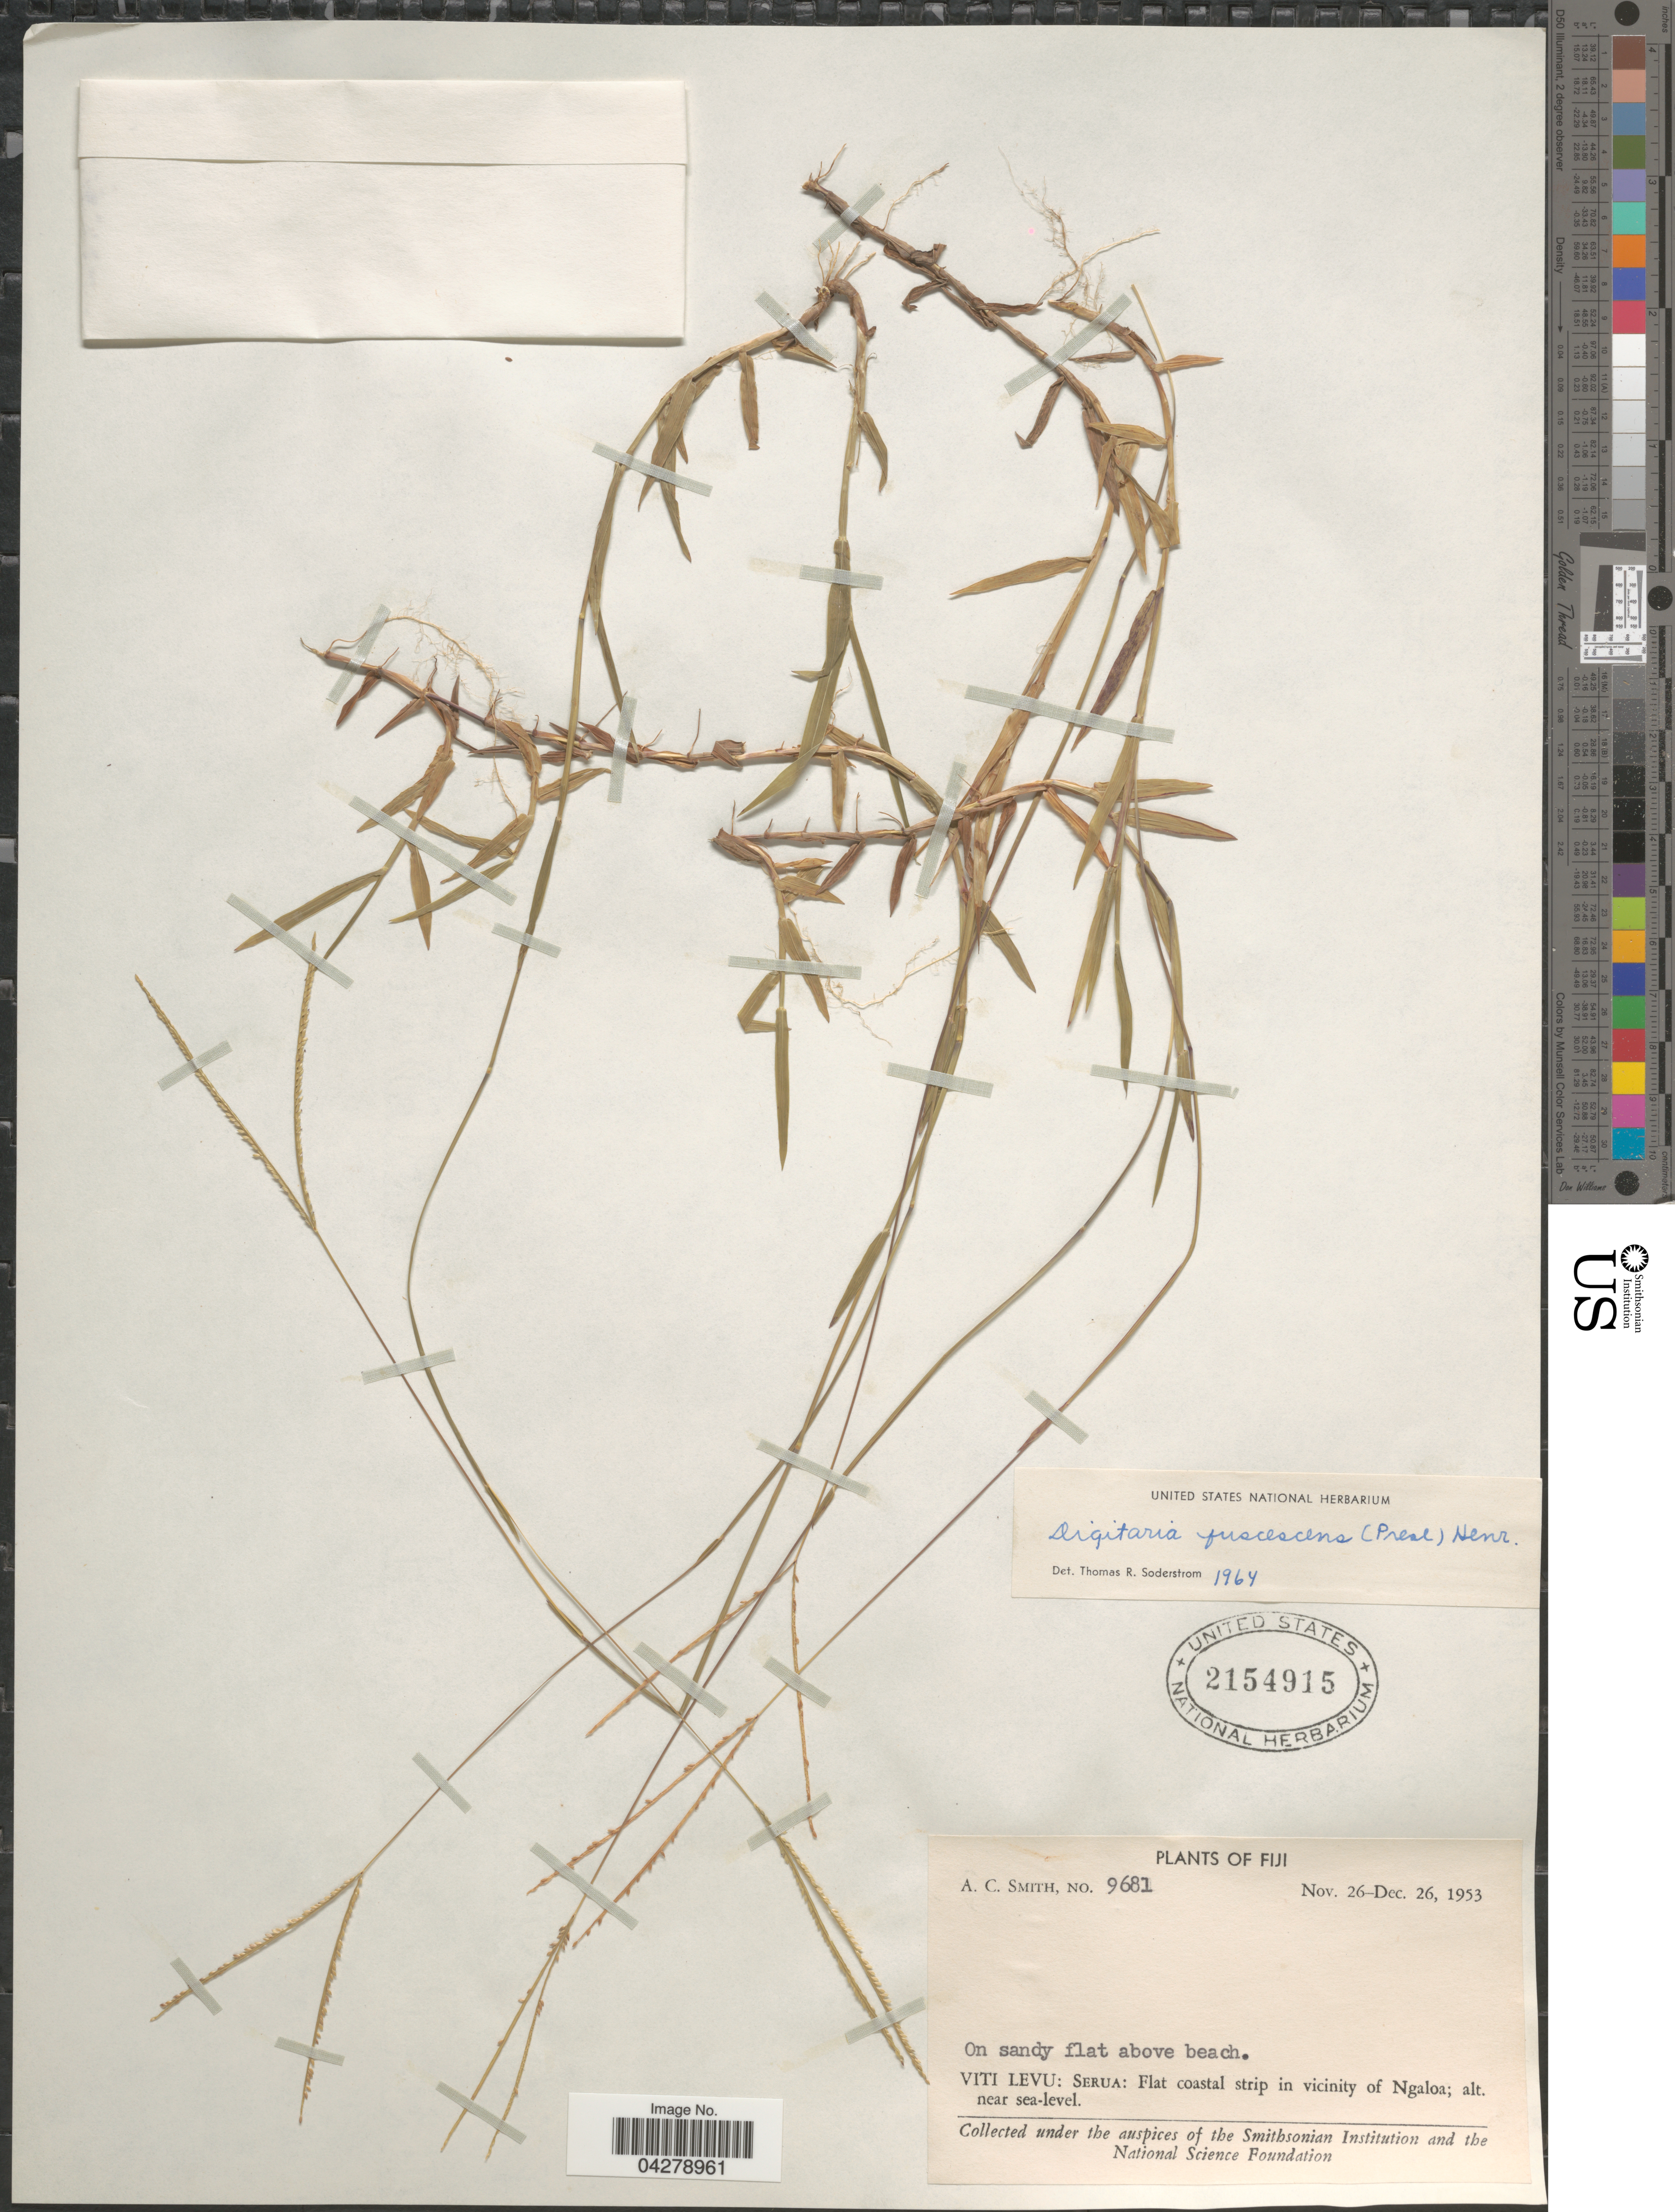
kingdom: Plantae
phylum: Tracheophyta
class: Liliopsida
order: Poales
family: Poaceae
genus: Digitaria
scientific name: Digitaria fuscescens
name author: (J. Presl) Henr.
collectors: A. C. Smith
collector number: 9681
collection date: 1953-11-26/1953-12-26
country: Fiji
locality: On sandy flat above beach. Viti Levu: Serua: Flat coastal strip in vicinity of Ngaloa.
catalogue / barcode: US 2154915